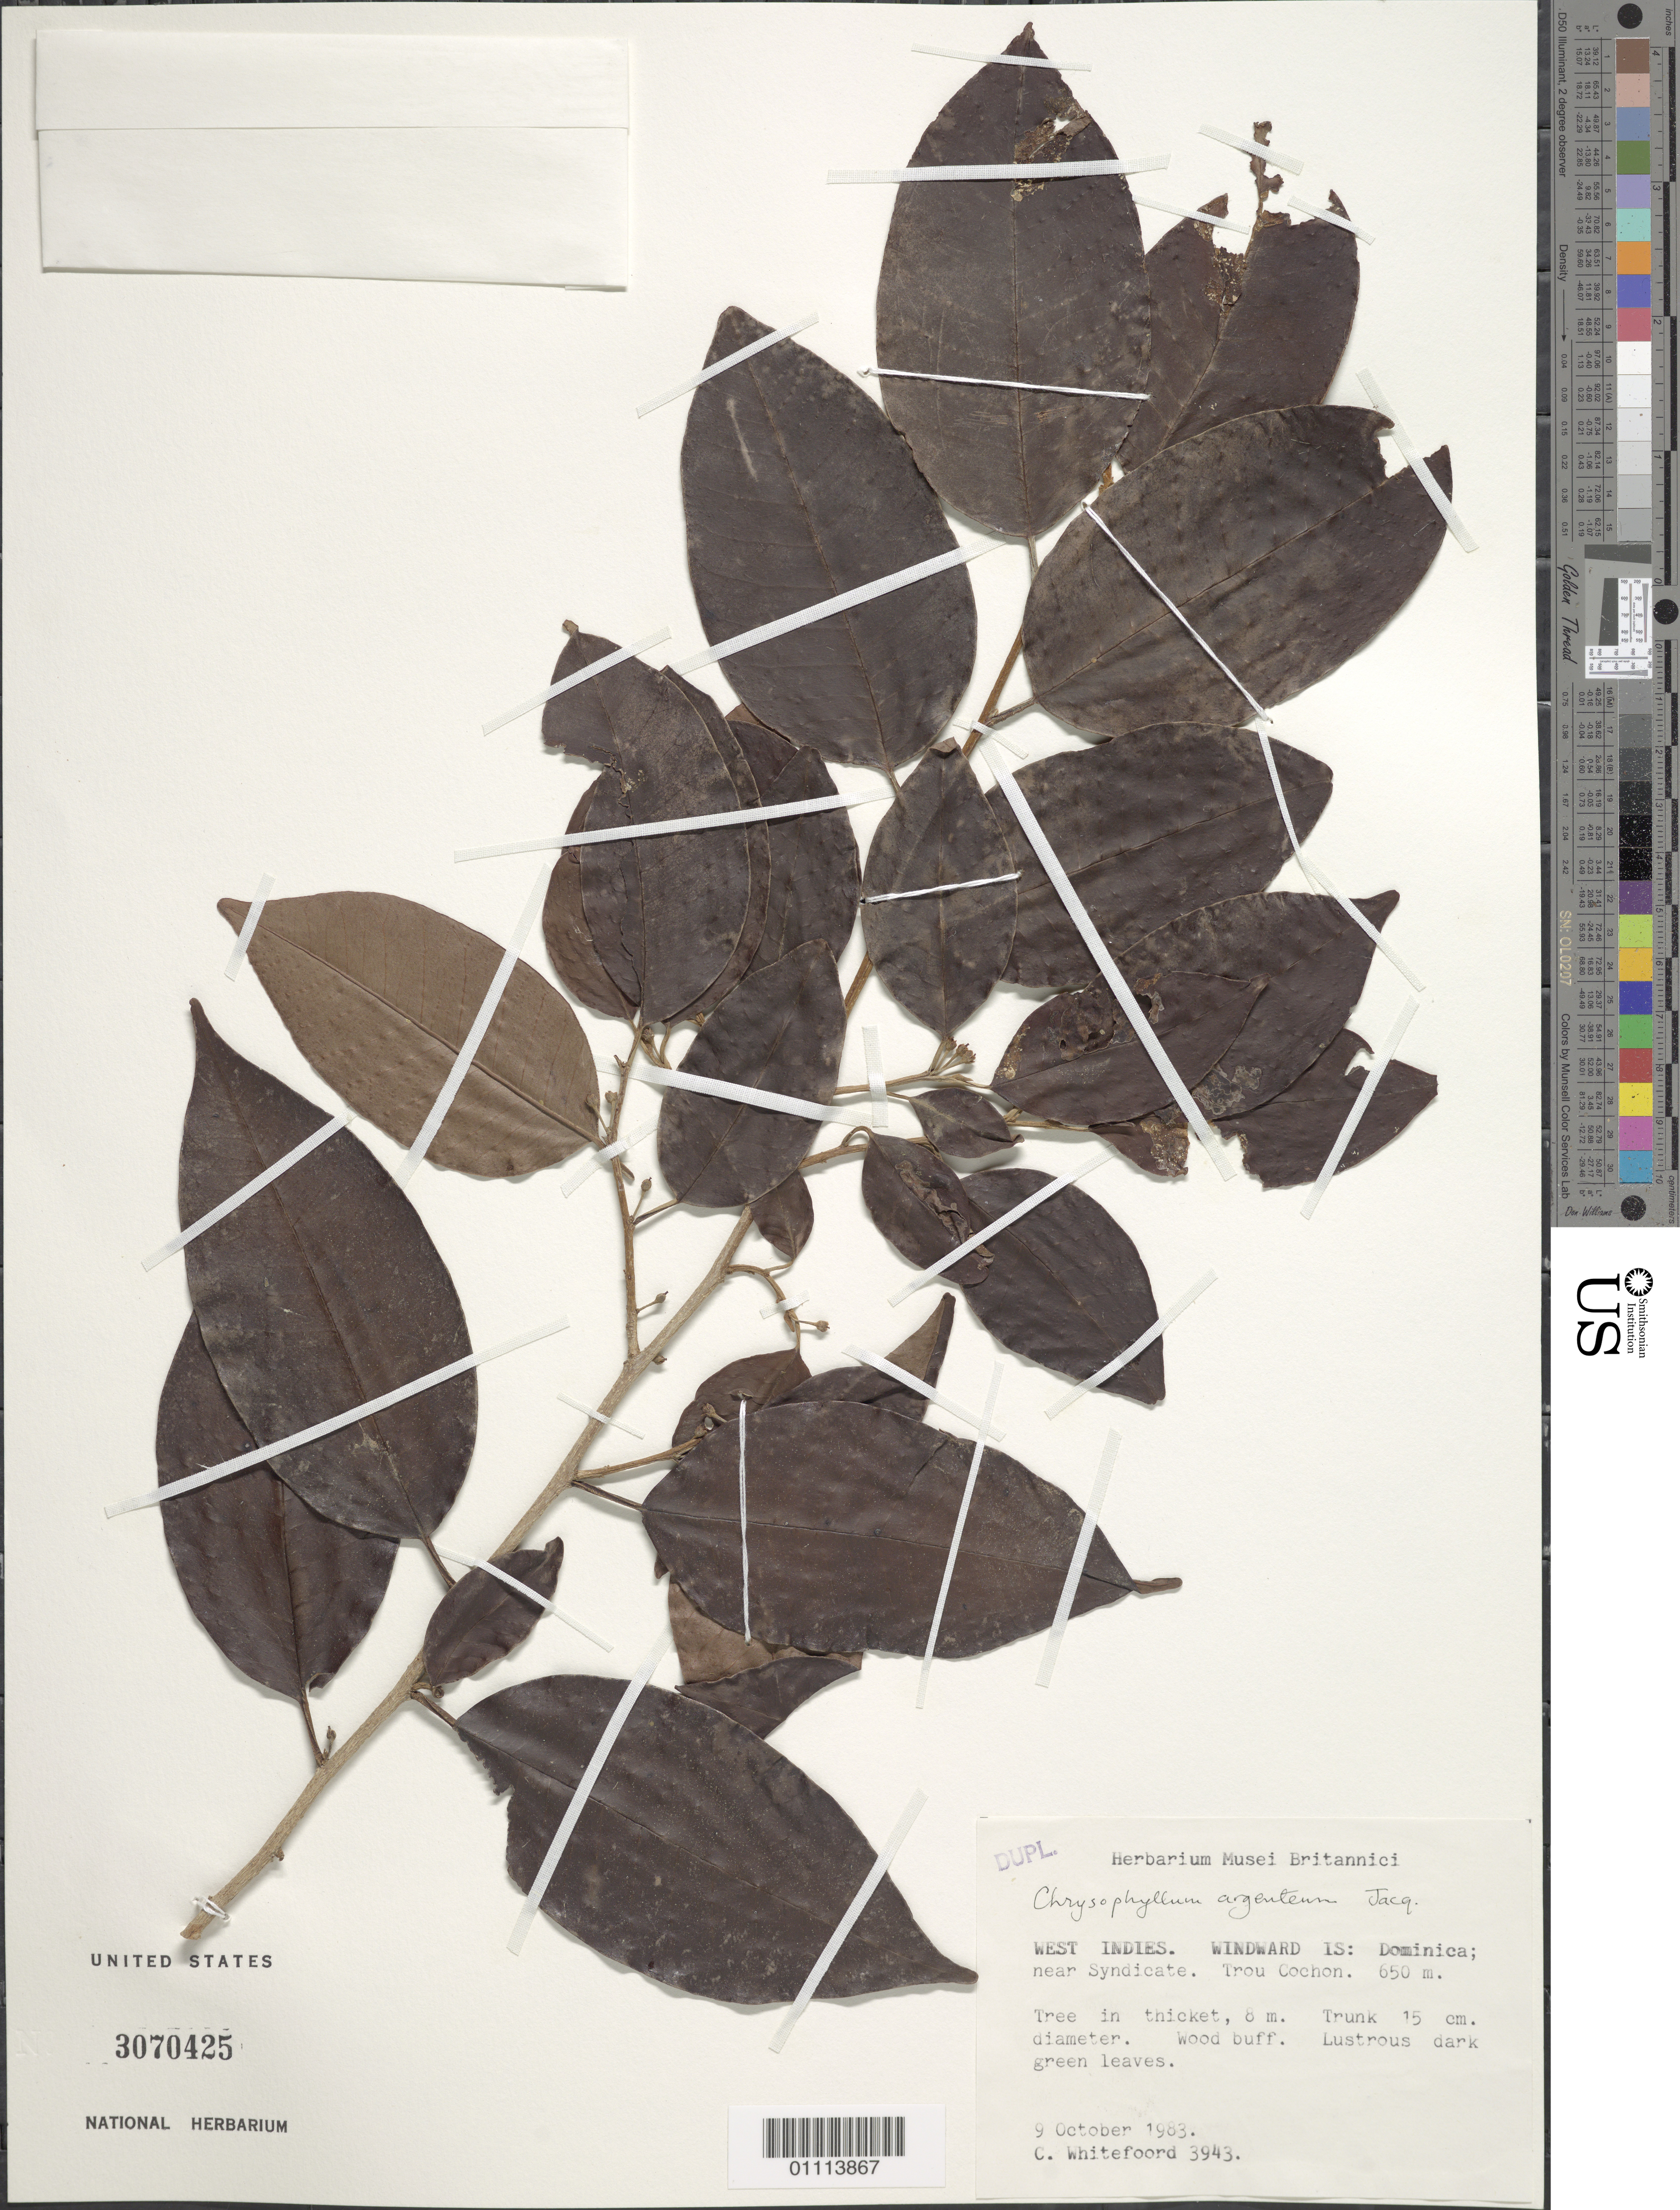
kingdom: Plantae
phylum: Tracheophyta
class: Magnoliopsida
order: Ericales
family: Sapotaceae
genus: Chrysophyllum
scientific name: Chrysophyllum argenteum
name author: Jacq.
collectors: C. Whitefoord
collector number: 3943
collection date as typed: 09 Oct 1983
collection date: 1983-10-09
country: Dominica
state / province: St. Peter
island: Dominica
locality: near Syndicate. Trou Cochon.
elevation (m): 650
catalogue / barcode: US 3070425